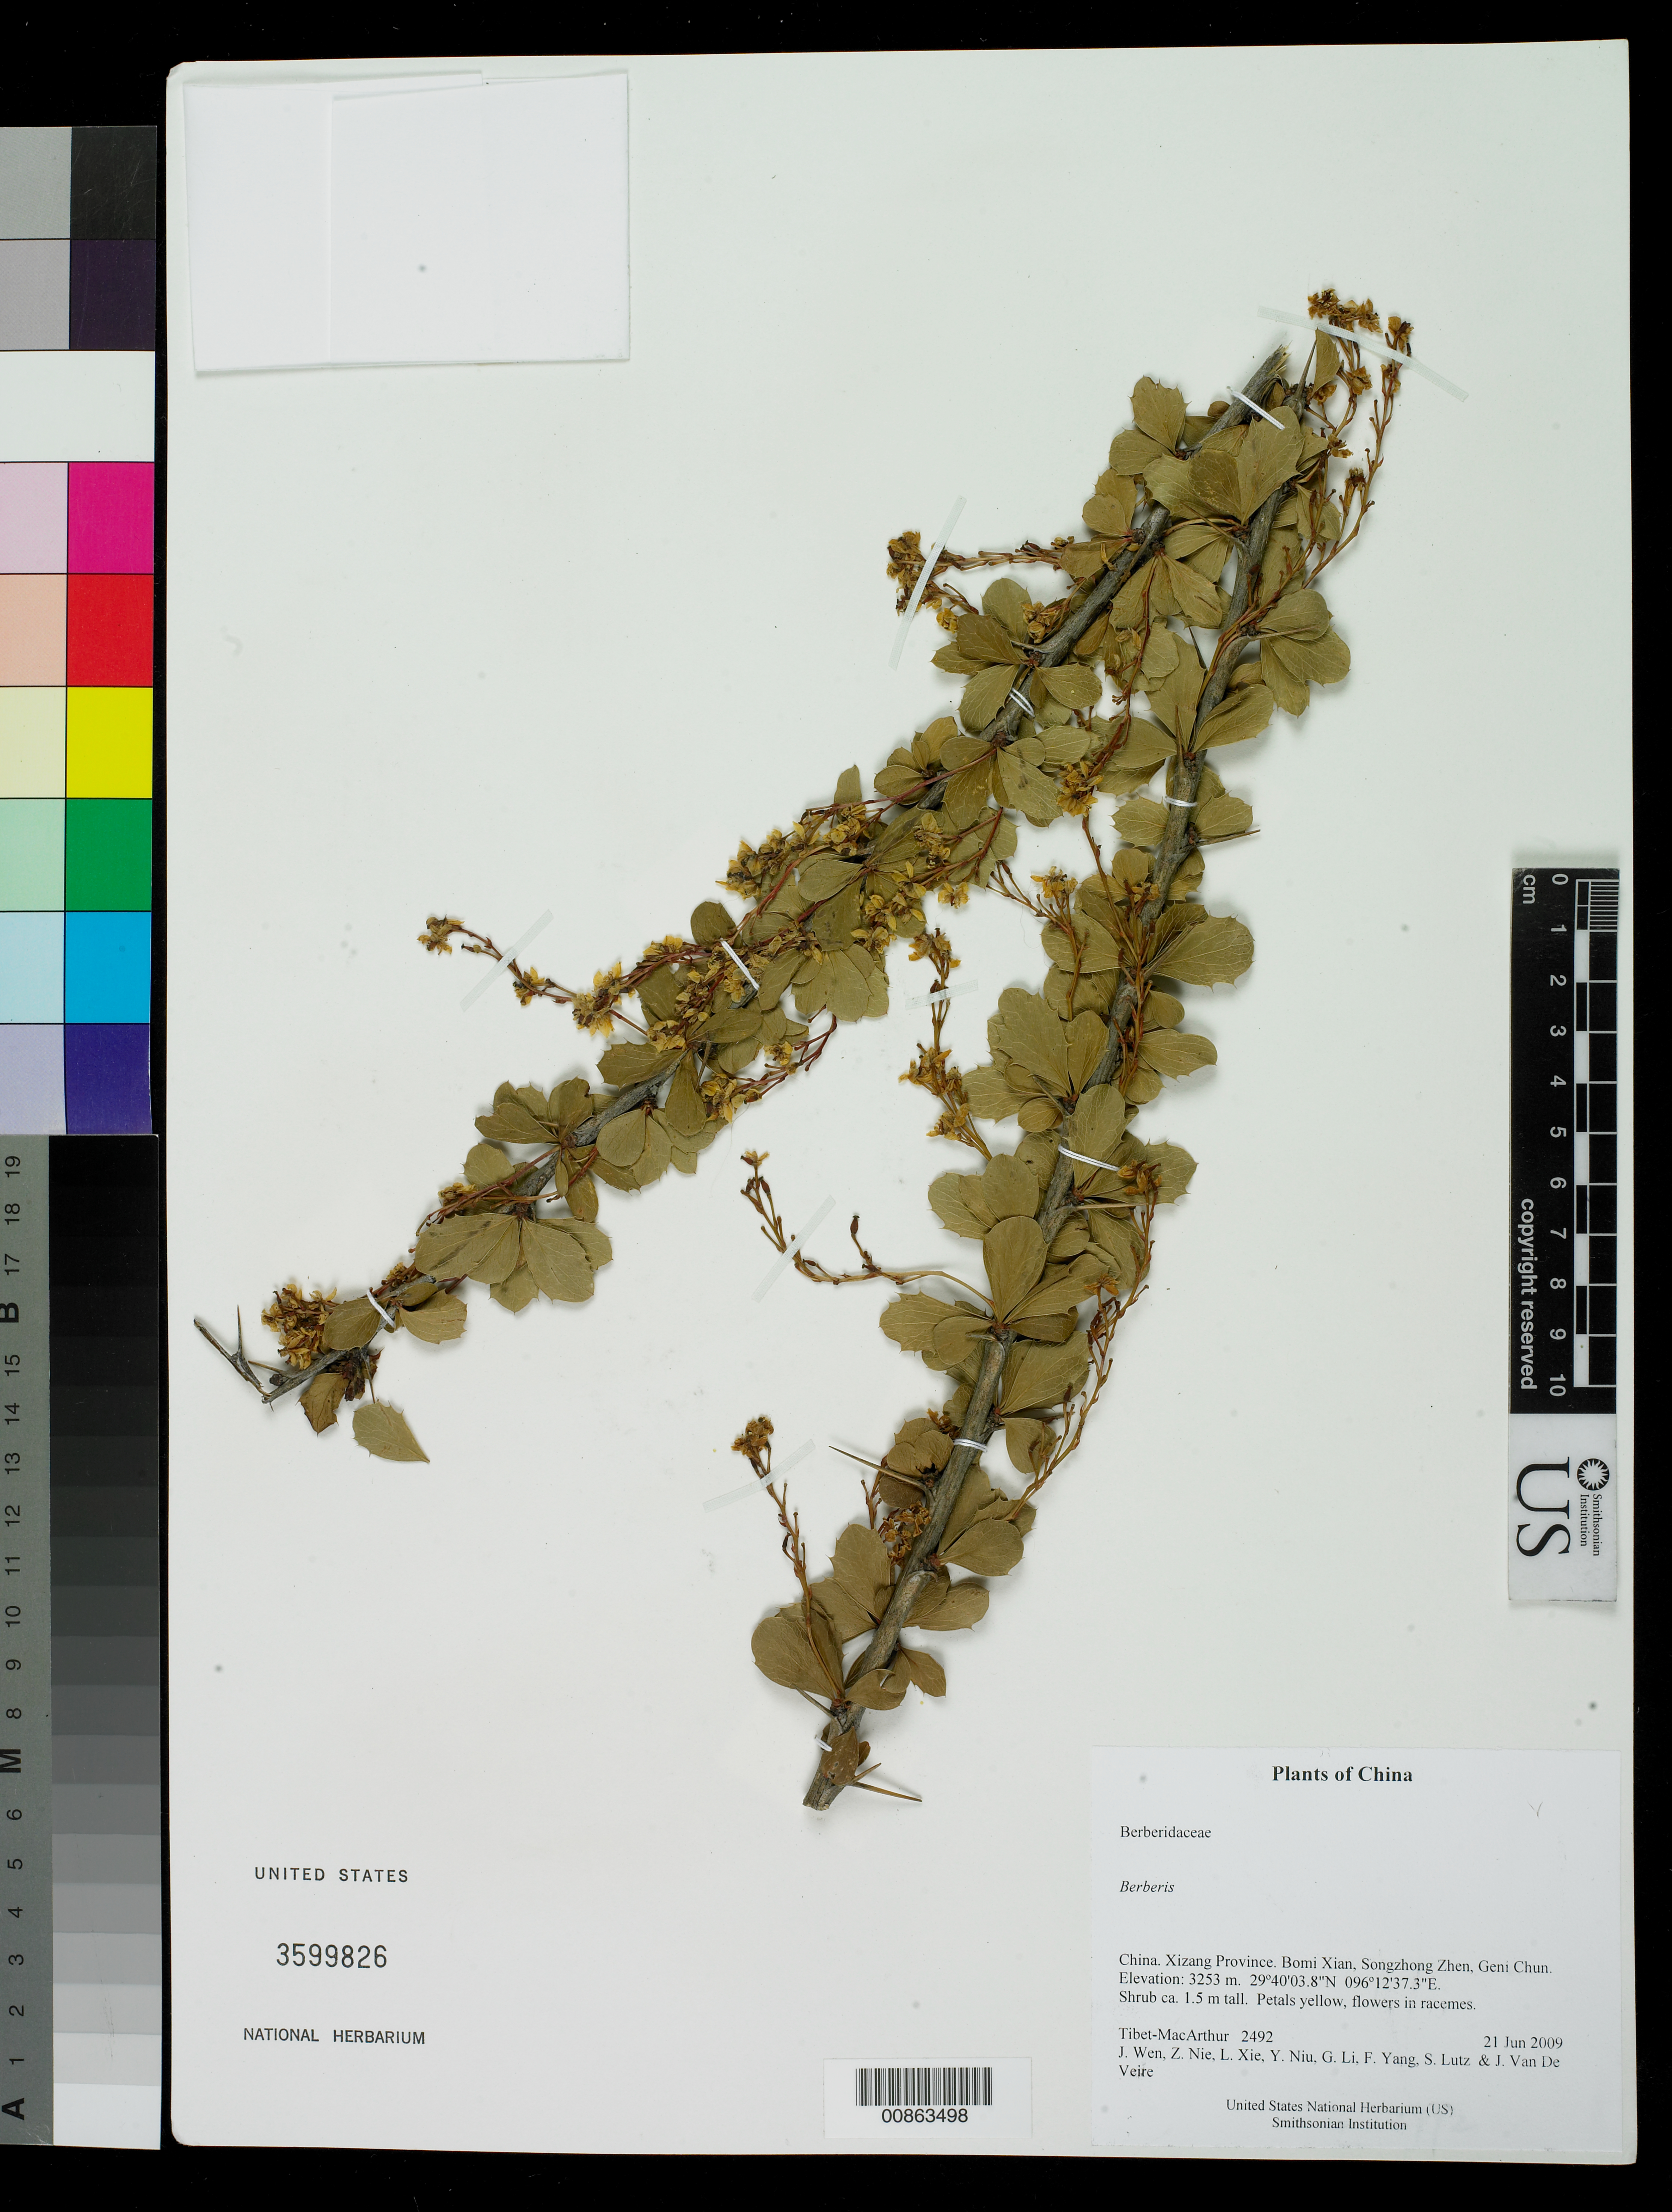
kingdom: Plantae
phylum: Tracheophyta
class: Magnoliopsida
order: Ranunculales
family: Berberidaceae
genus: Berberis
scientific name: Berberis sp.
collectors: Tibet-MacArthur, J. Wen, Z. Nie, L. Xie, Y. Niu, G. Li, F. Yang, S. Lutz & J. Van De Veire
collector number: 2492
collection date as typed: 21 Jun 2009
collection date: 2009-06-21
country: China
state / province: Xizang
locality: Bomi Xian, Songzhong Zhen, Geni Chun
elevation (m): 3253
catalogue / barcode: US 3599826